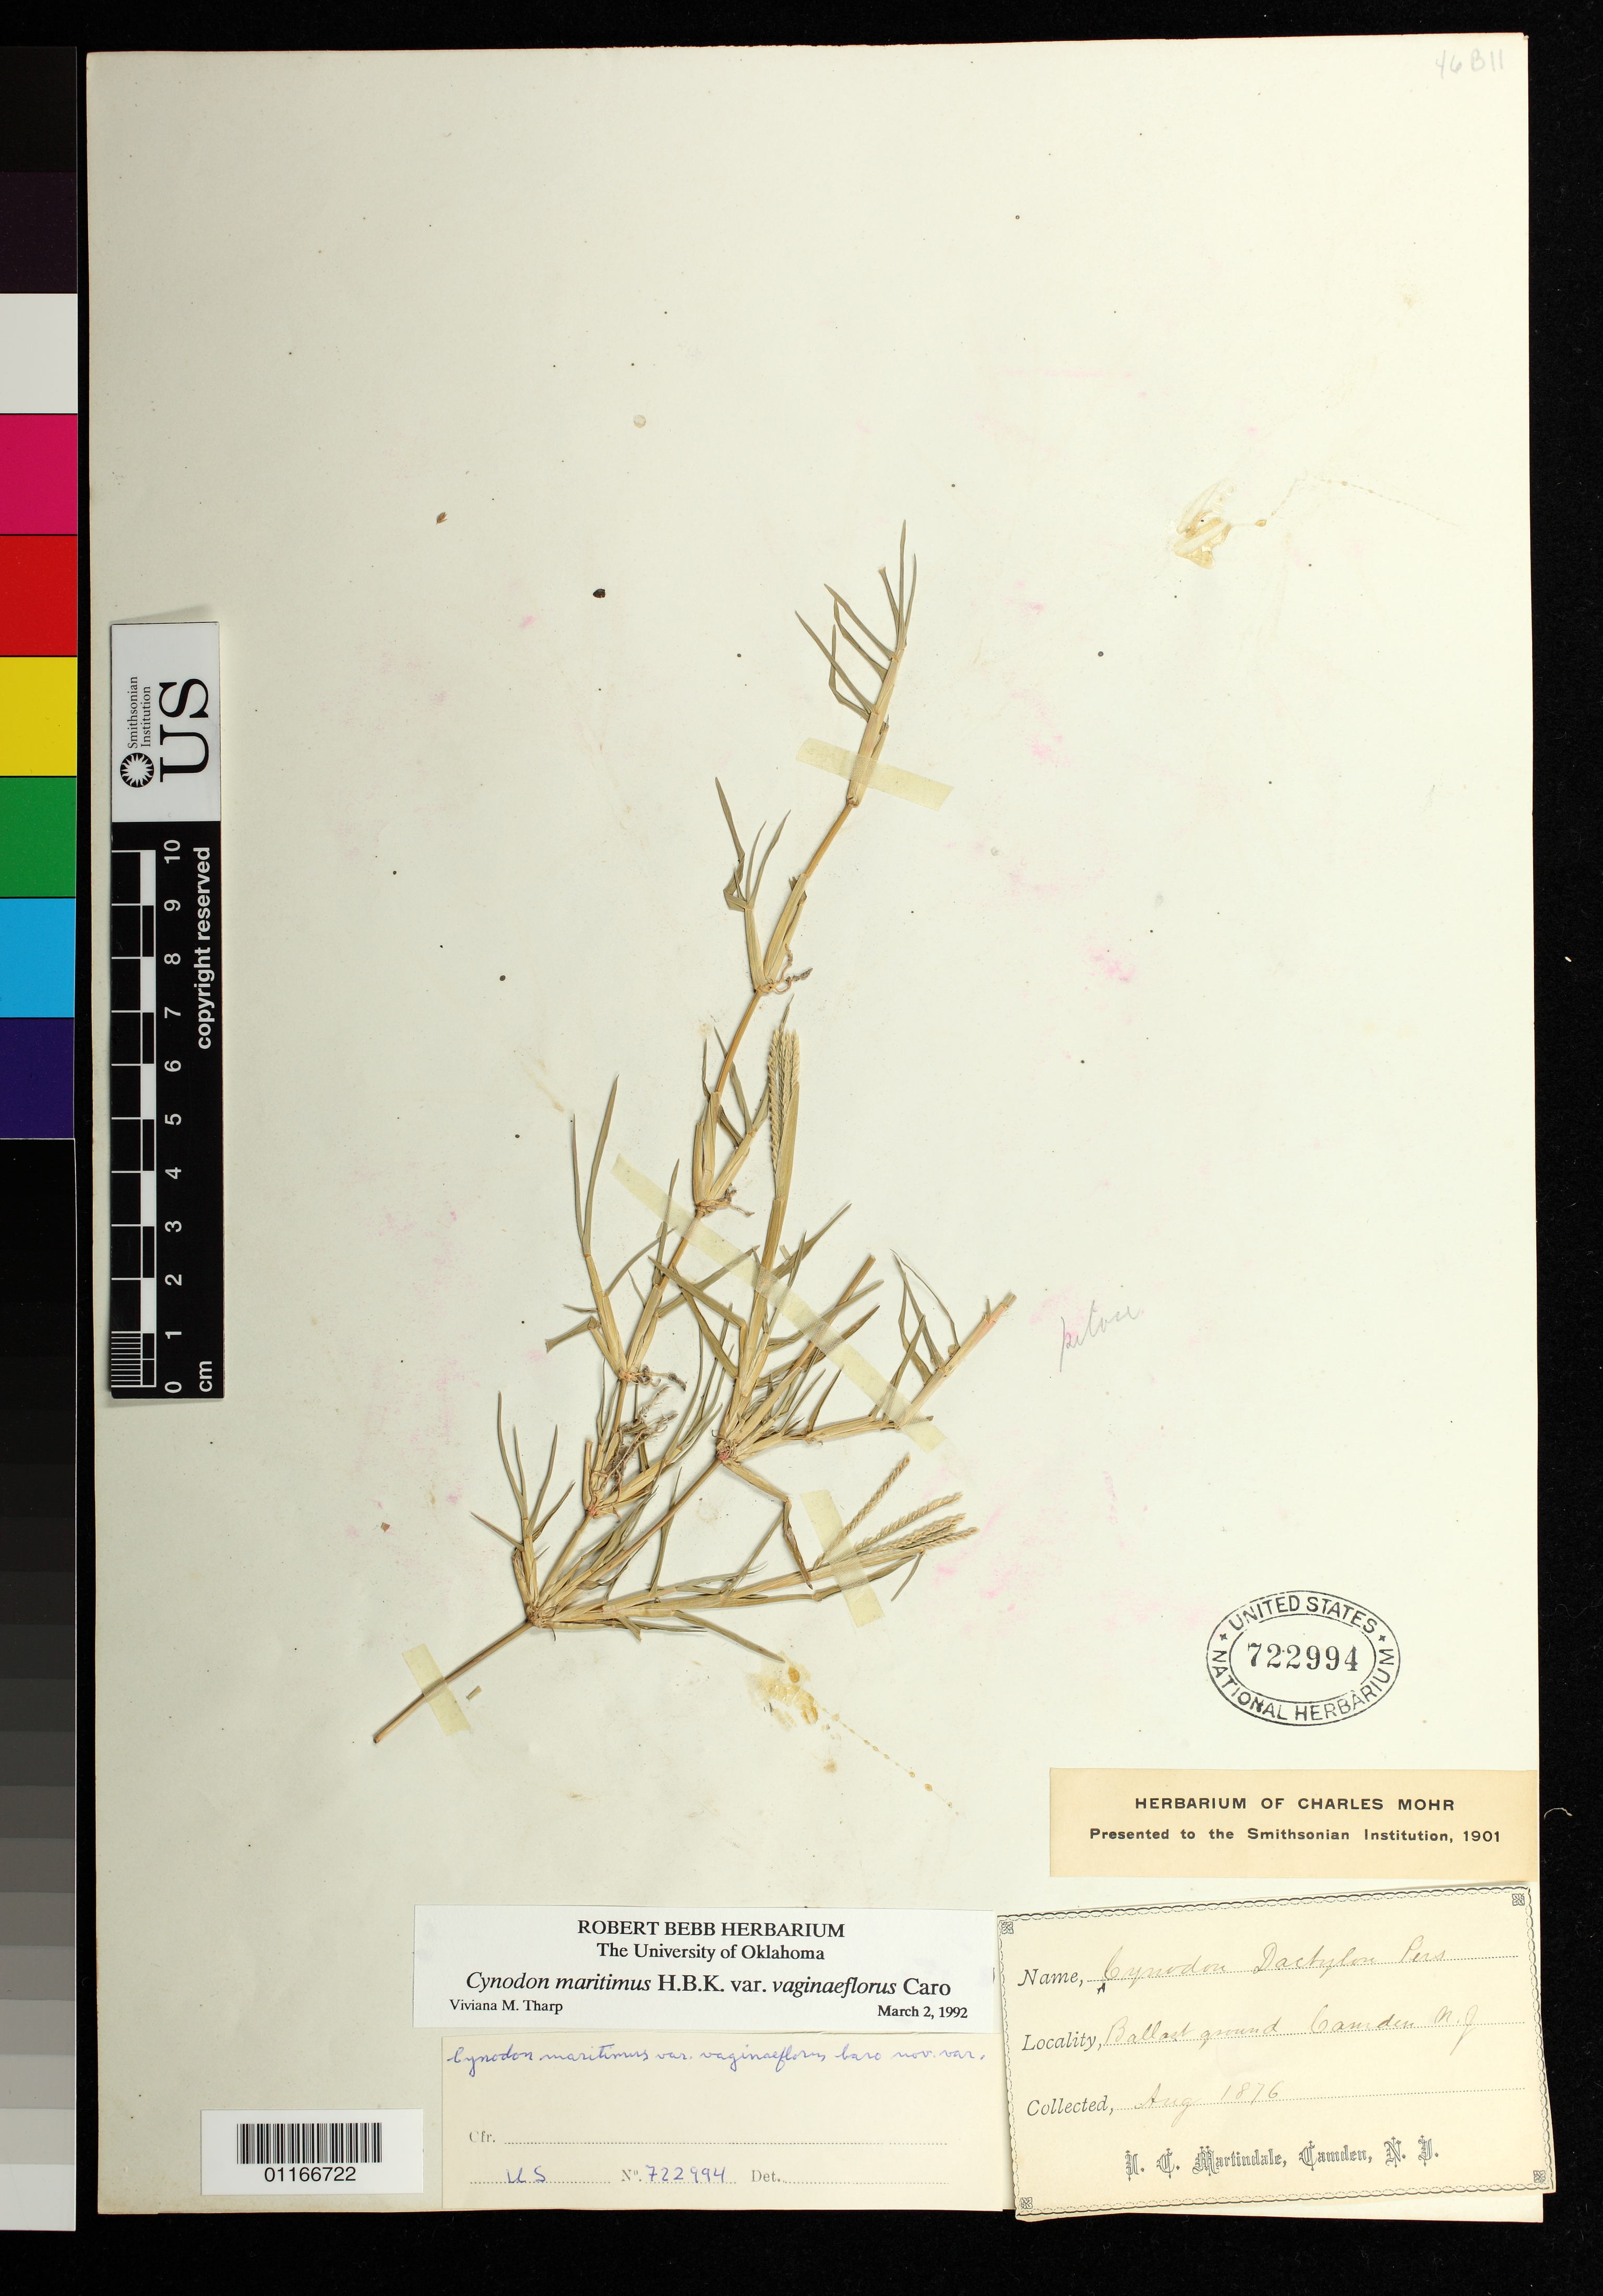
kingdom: Plantae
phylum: Tracheophyta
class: Liliopsida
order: Poales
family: Poaceae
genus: Cynodon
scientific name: Cynodon maritimus var. vaginaeflorus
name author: Caro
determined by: Tharp, Viviana M.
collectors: C. T. Mohr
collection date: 1876-08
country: United States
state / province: New Jersey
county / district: Camden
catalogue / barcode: US 722994